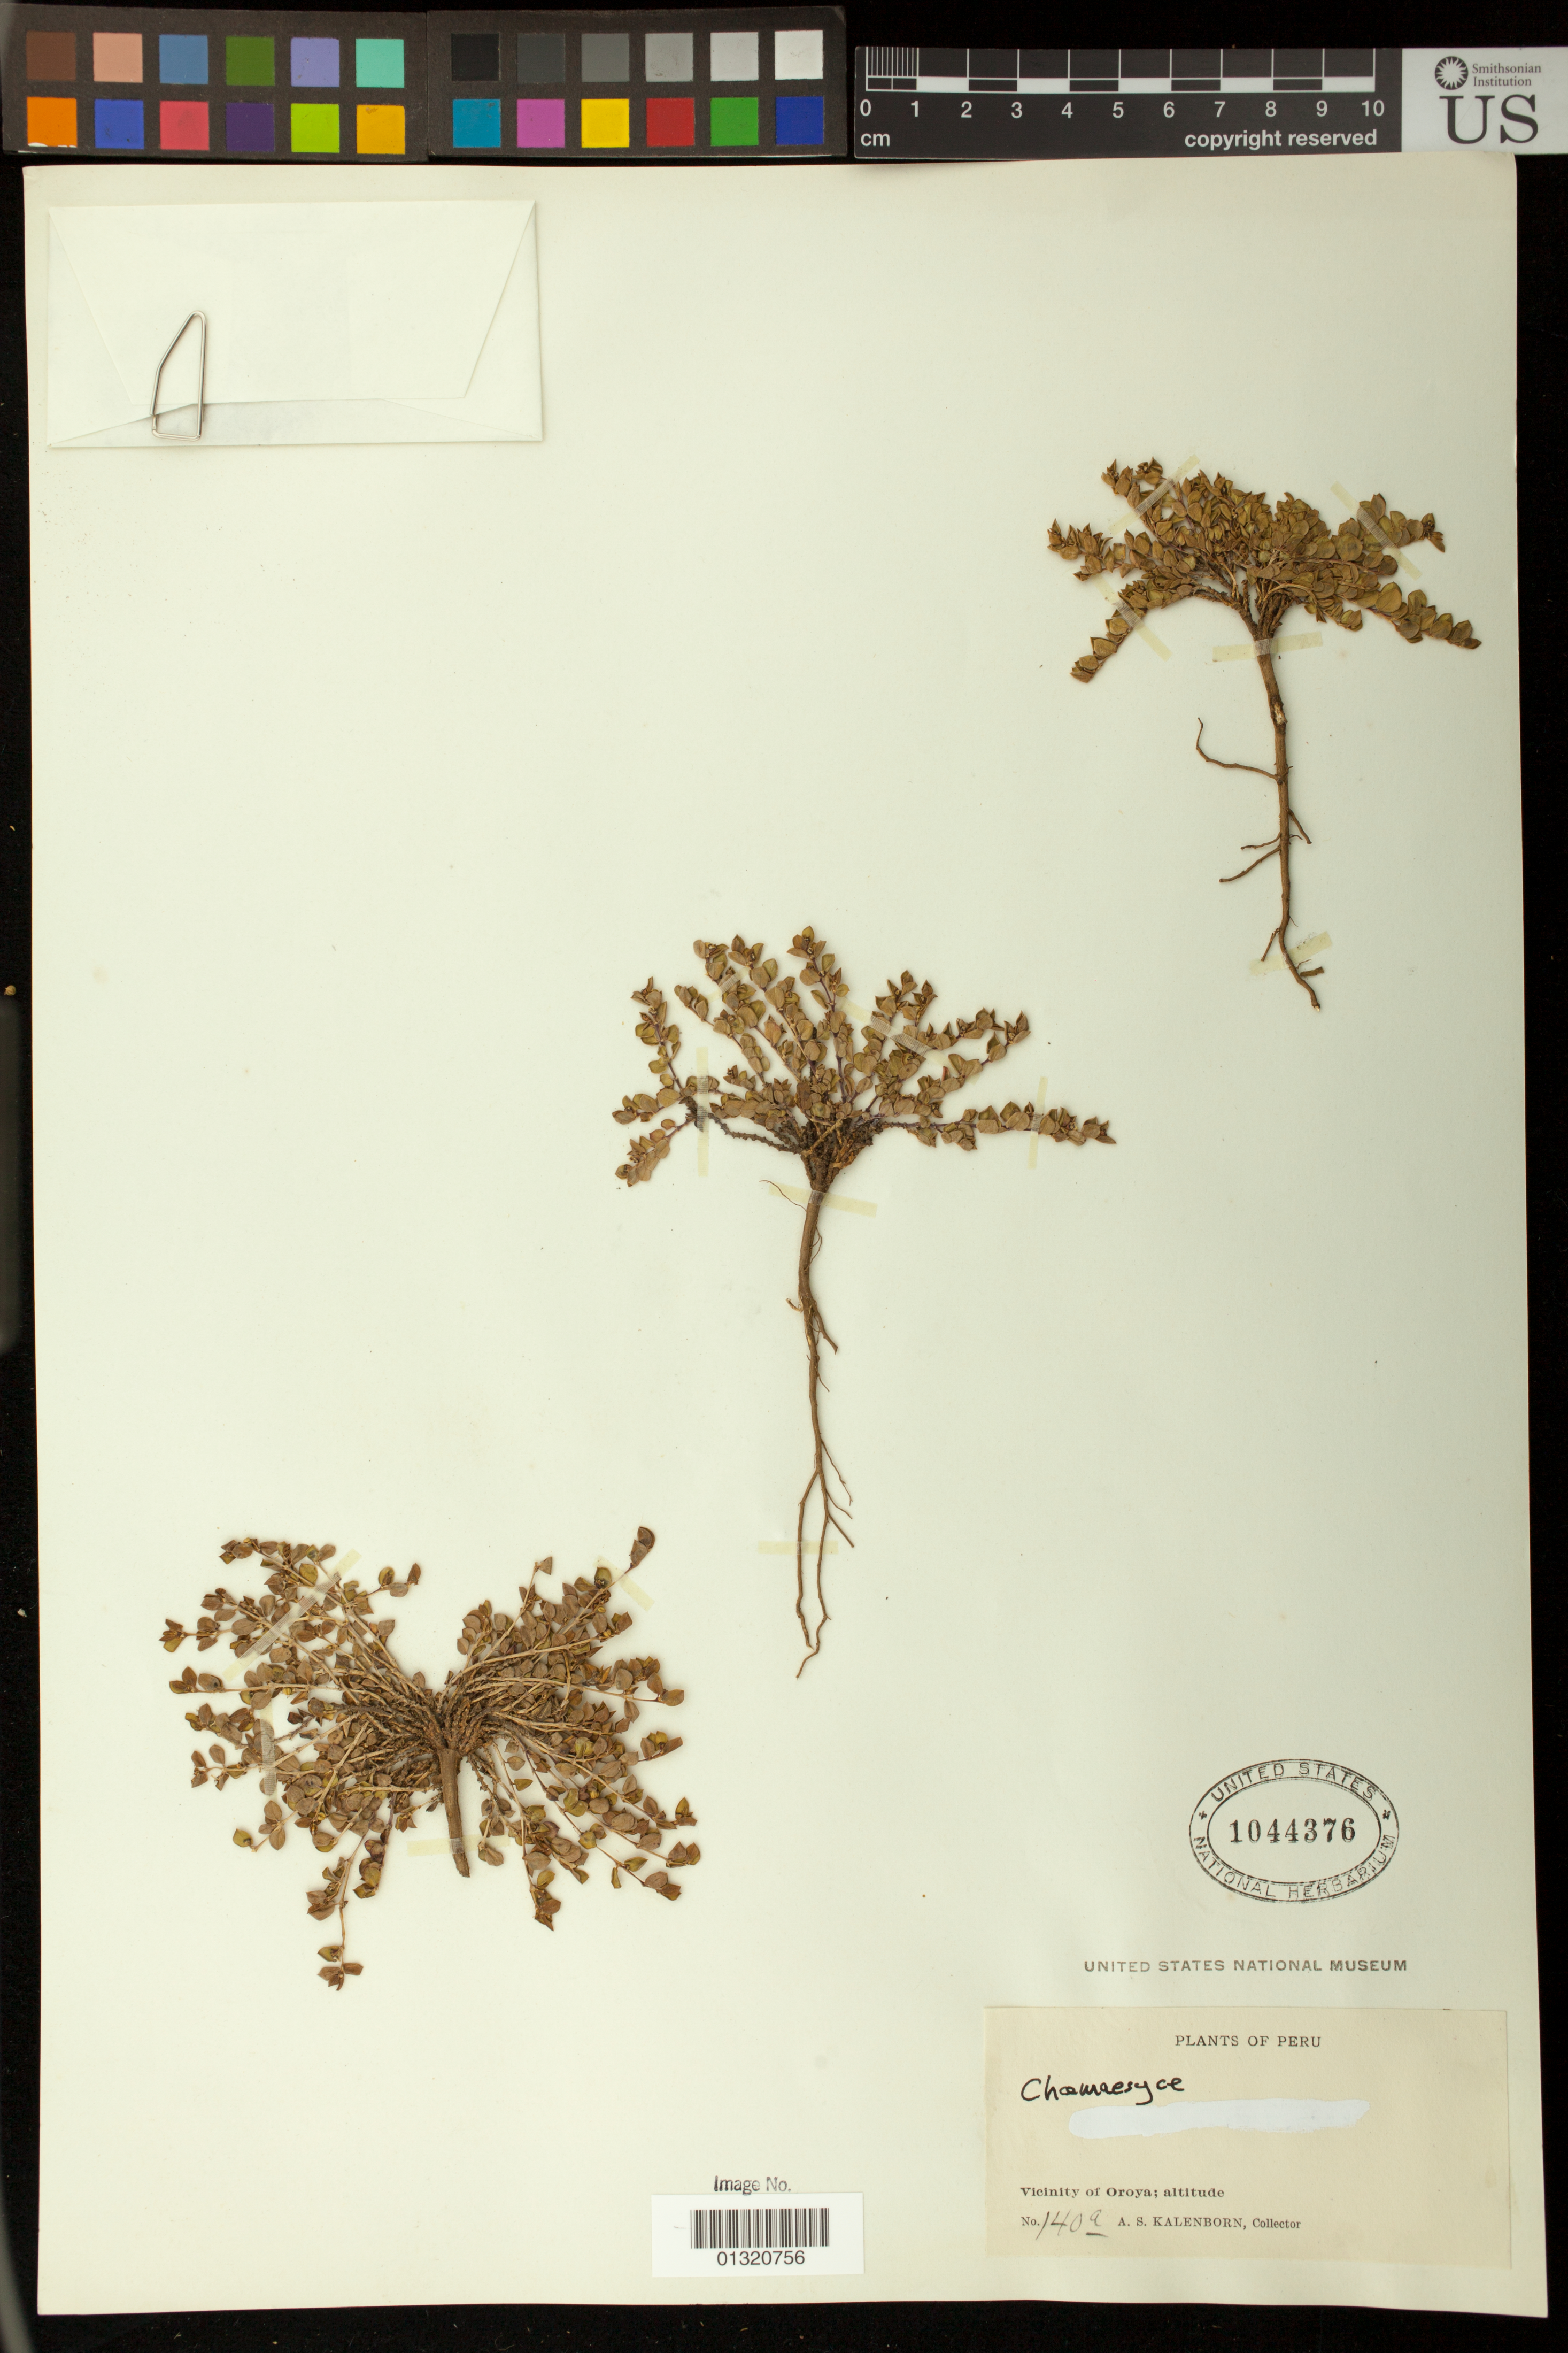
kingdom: Plantae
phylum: Tracheophyta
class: Magnoliopsida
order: Malpighiales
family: Euphorbiaceae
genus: Euphorbia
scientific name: Euphorbia sp.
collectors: A. Kalenborn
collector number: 140a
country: Peru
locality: Vicinity of Oroya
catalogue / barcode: US 1044376